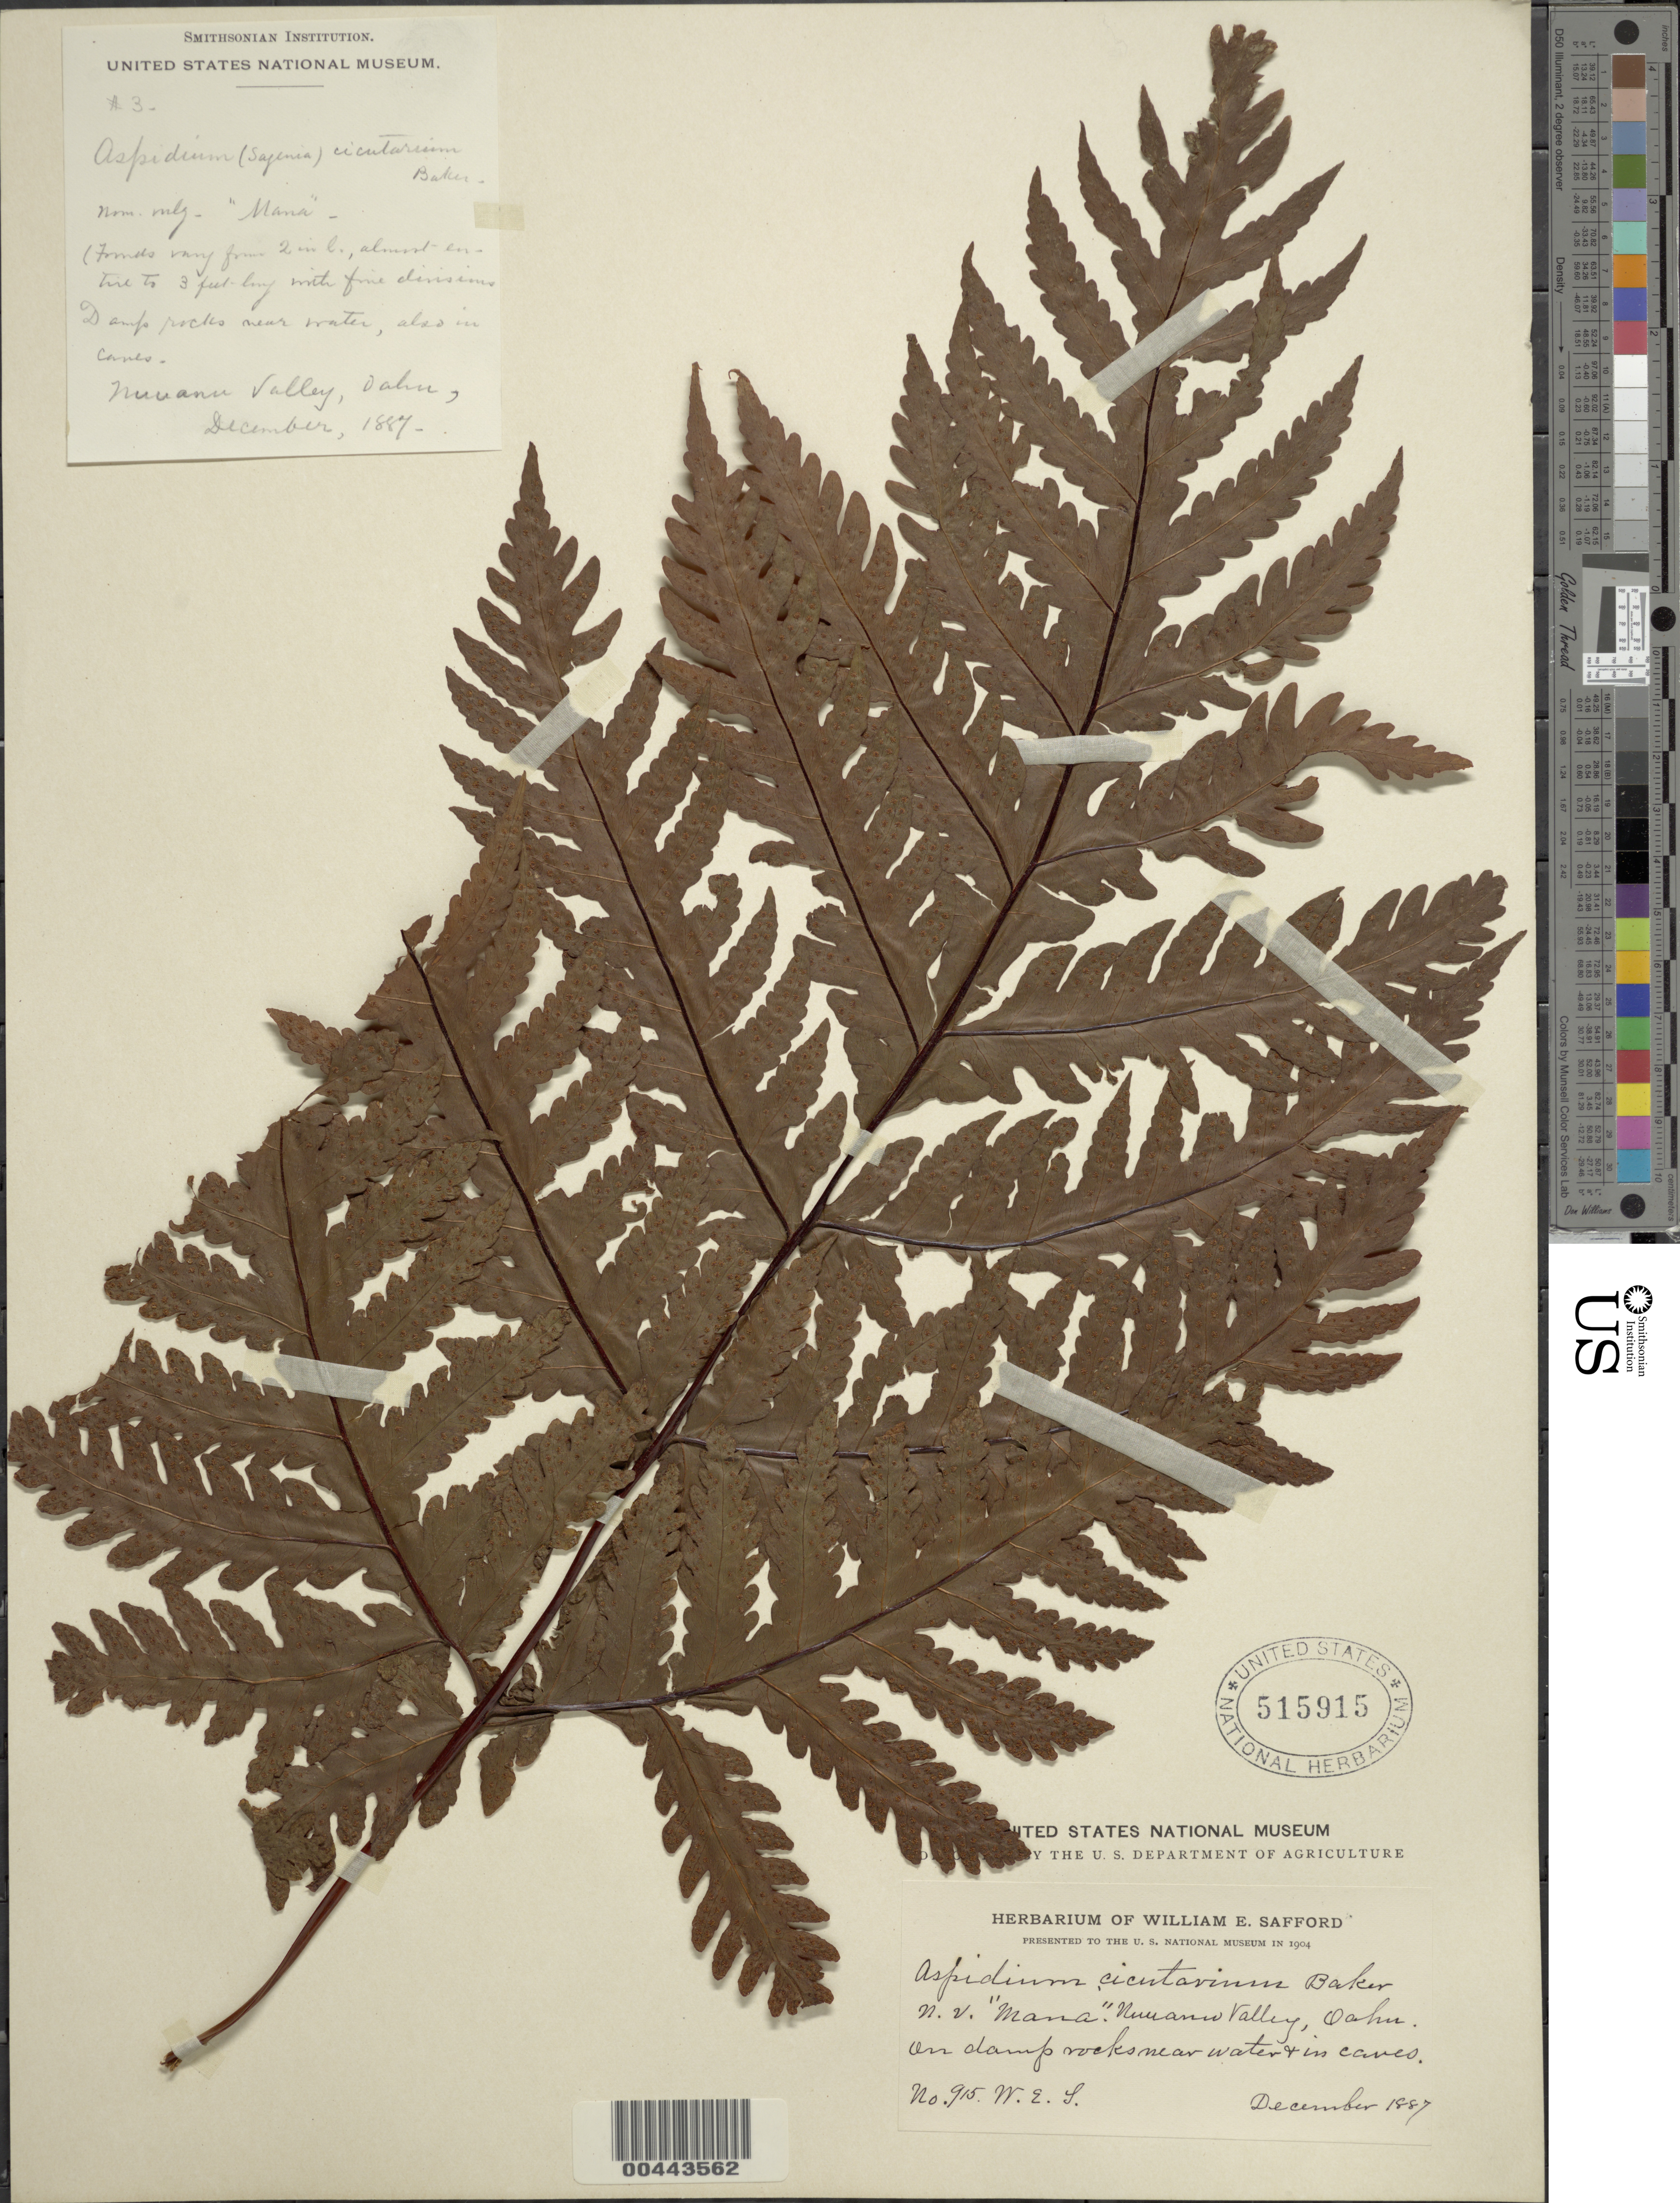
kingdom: Plantae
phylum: Tracheophyta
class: Polypodiopsida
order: Polypodiales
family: Tectariaceae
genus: Tectaria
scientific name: Tectaria gaudichaudii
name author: (Mett.) Maxon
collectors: W. E. Safford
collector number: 915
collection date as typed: Dec 1887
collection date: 1887-12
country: United States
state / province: Hawaii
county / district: Honolulu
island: Oahu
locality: Nuuanu Valley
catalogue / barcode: US 515915